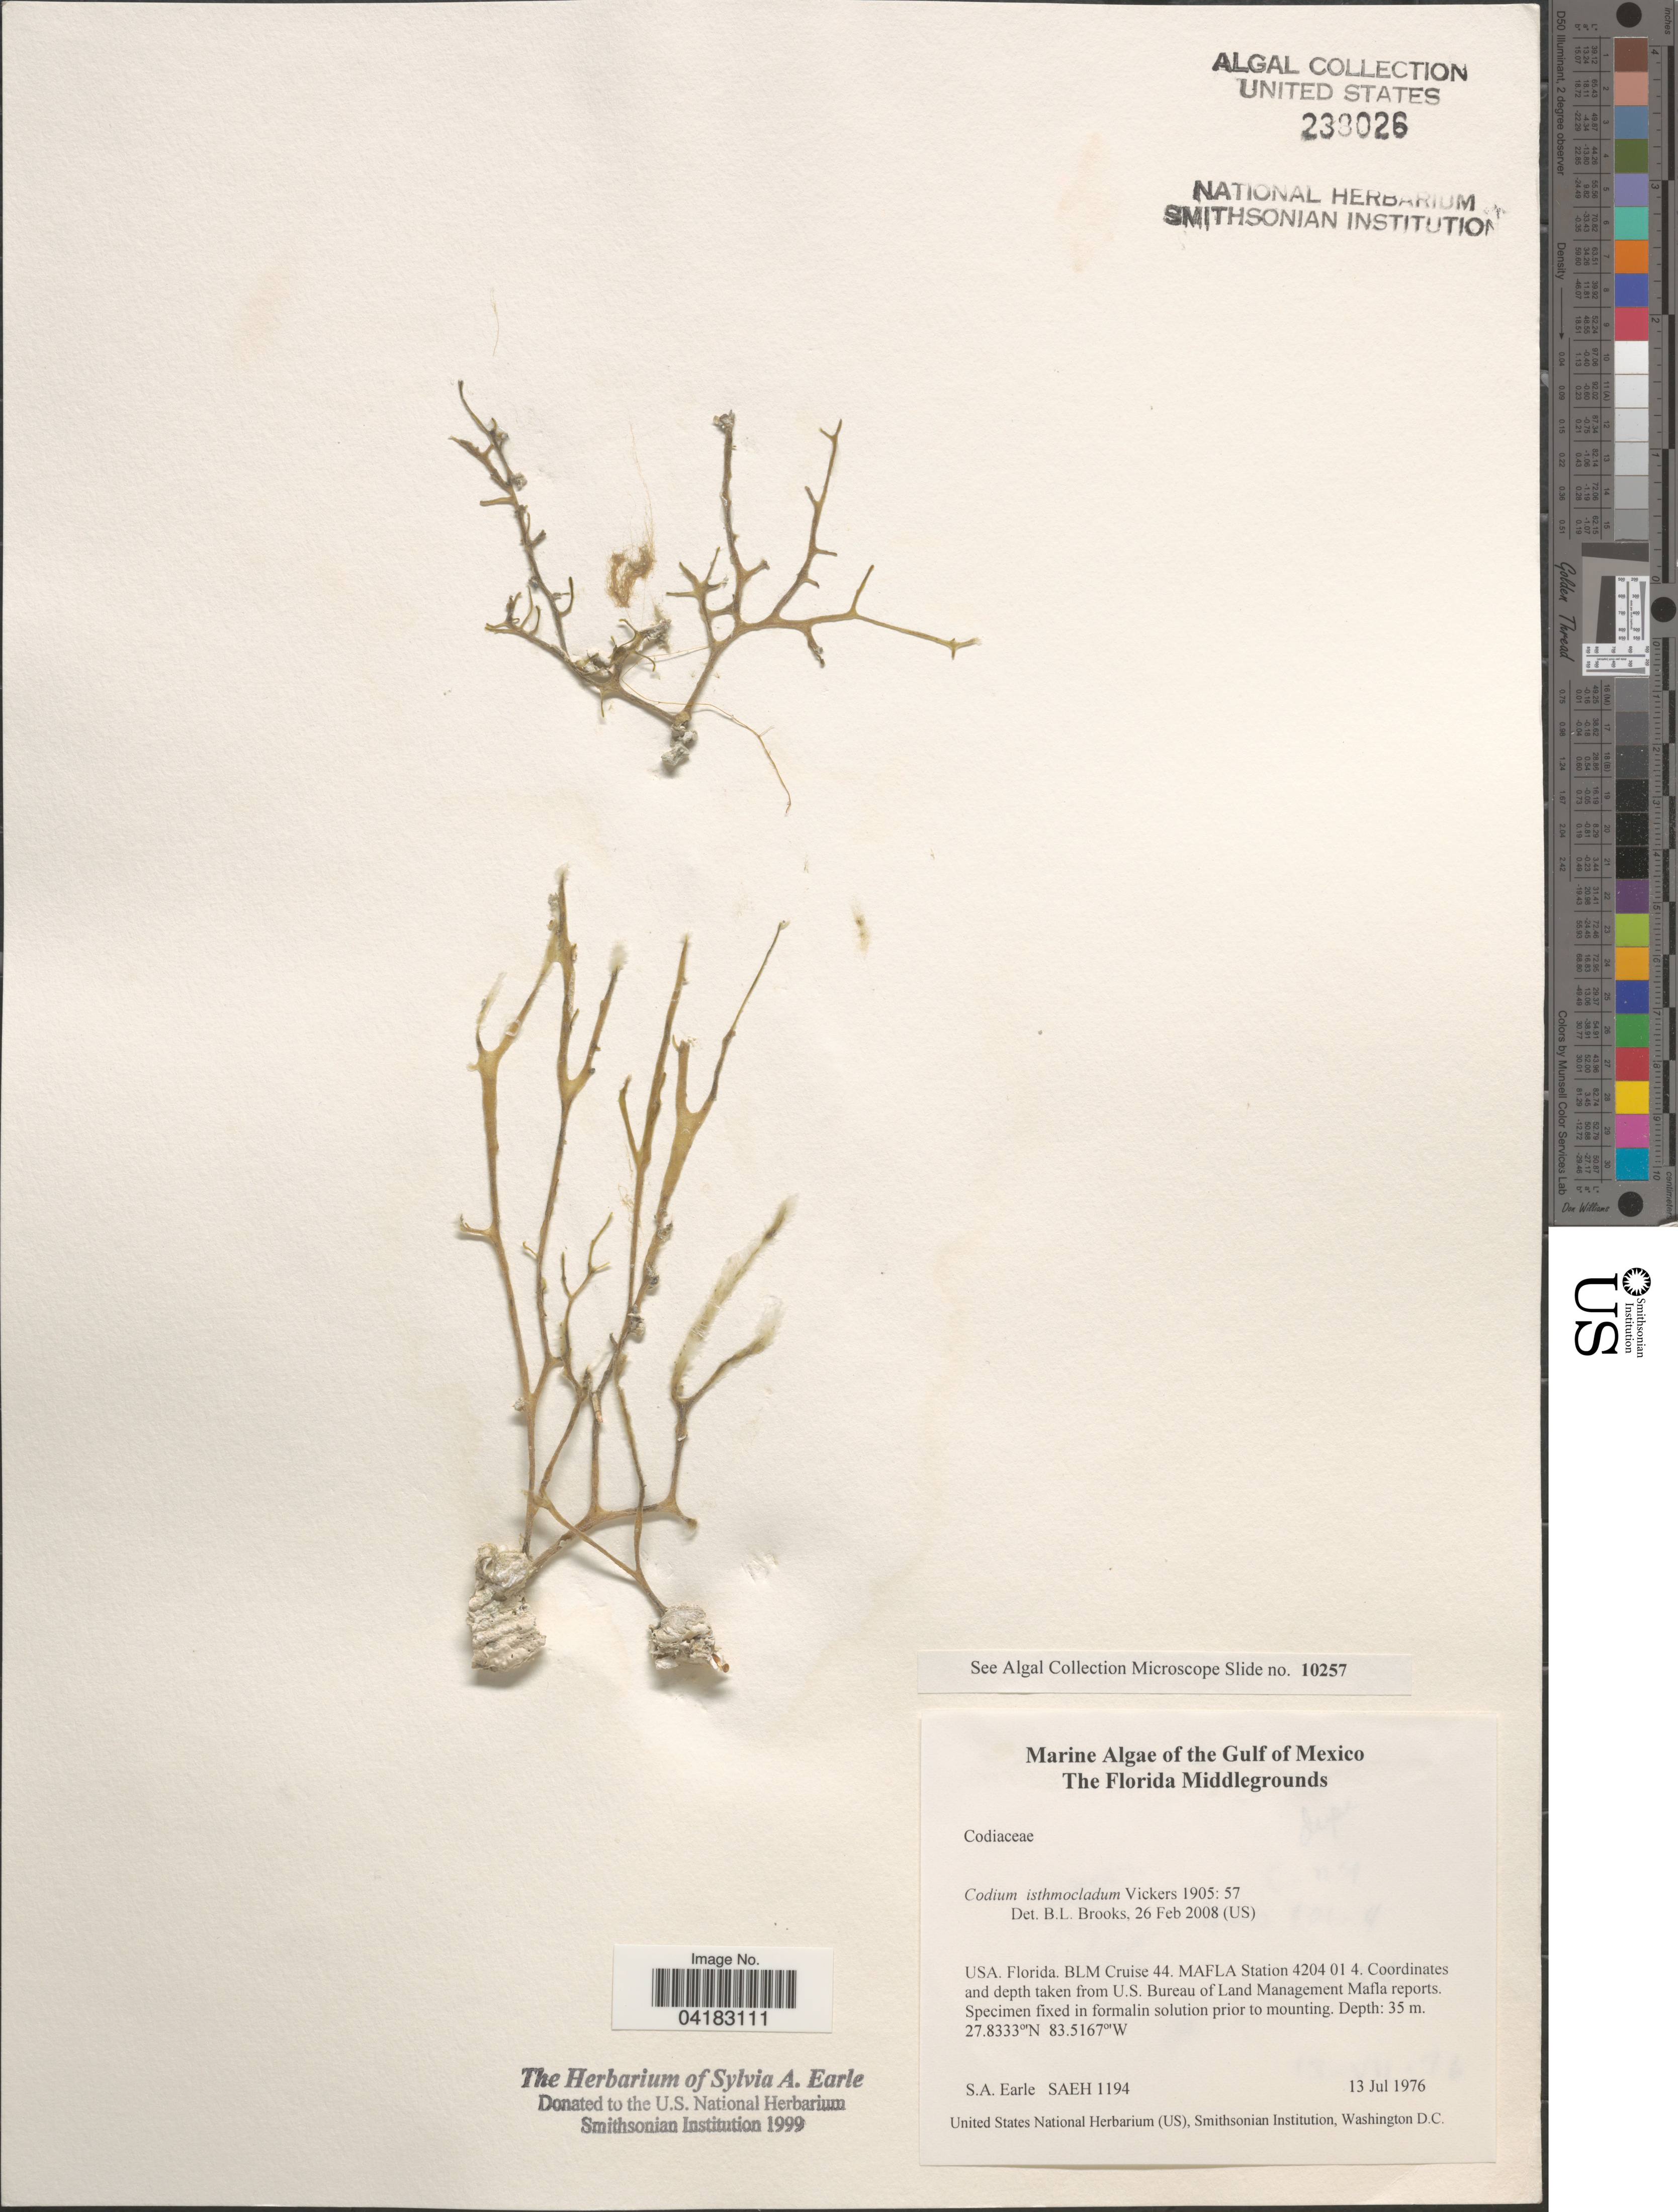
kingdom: Plantae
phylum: Chlorophyta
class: Ulvophyceae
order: Bryopsidales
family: Codiaceae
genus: Codium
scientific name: Codium isthmocladum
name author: Vickers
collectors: S. A. Earle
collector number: SAEH1194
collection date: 1976-07-13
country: United States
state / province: Florida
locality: Gulf of Mexico. The Florida Middlegrounds. BLM Cruise 44. MAFLA Station 4204 01 4.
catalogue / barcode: US 238026